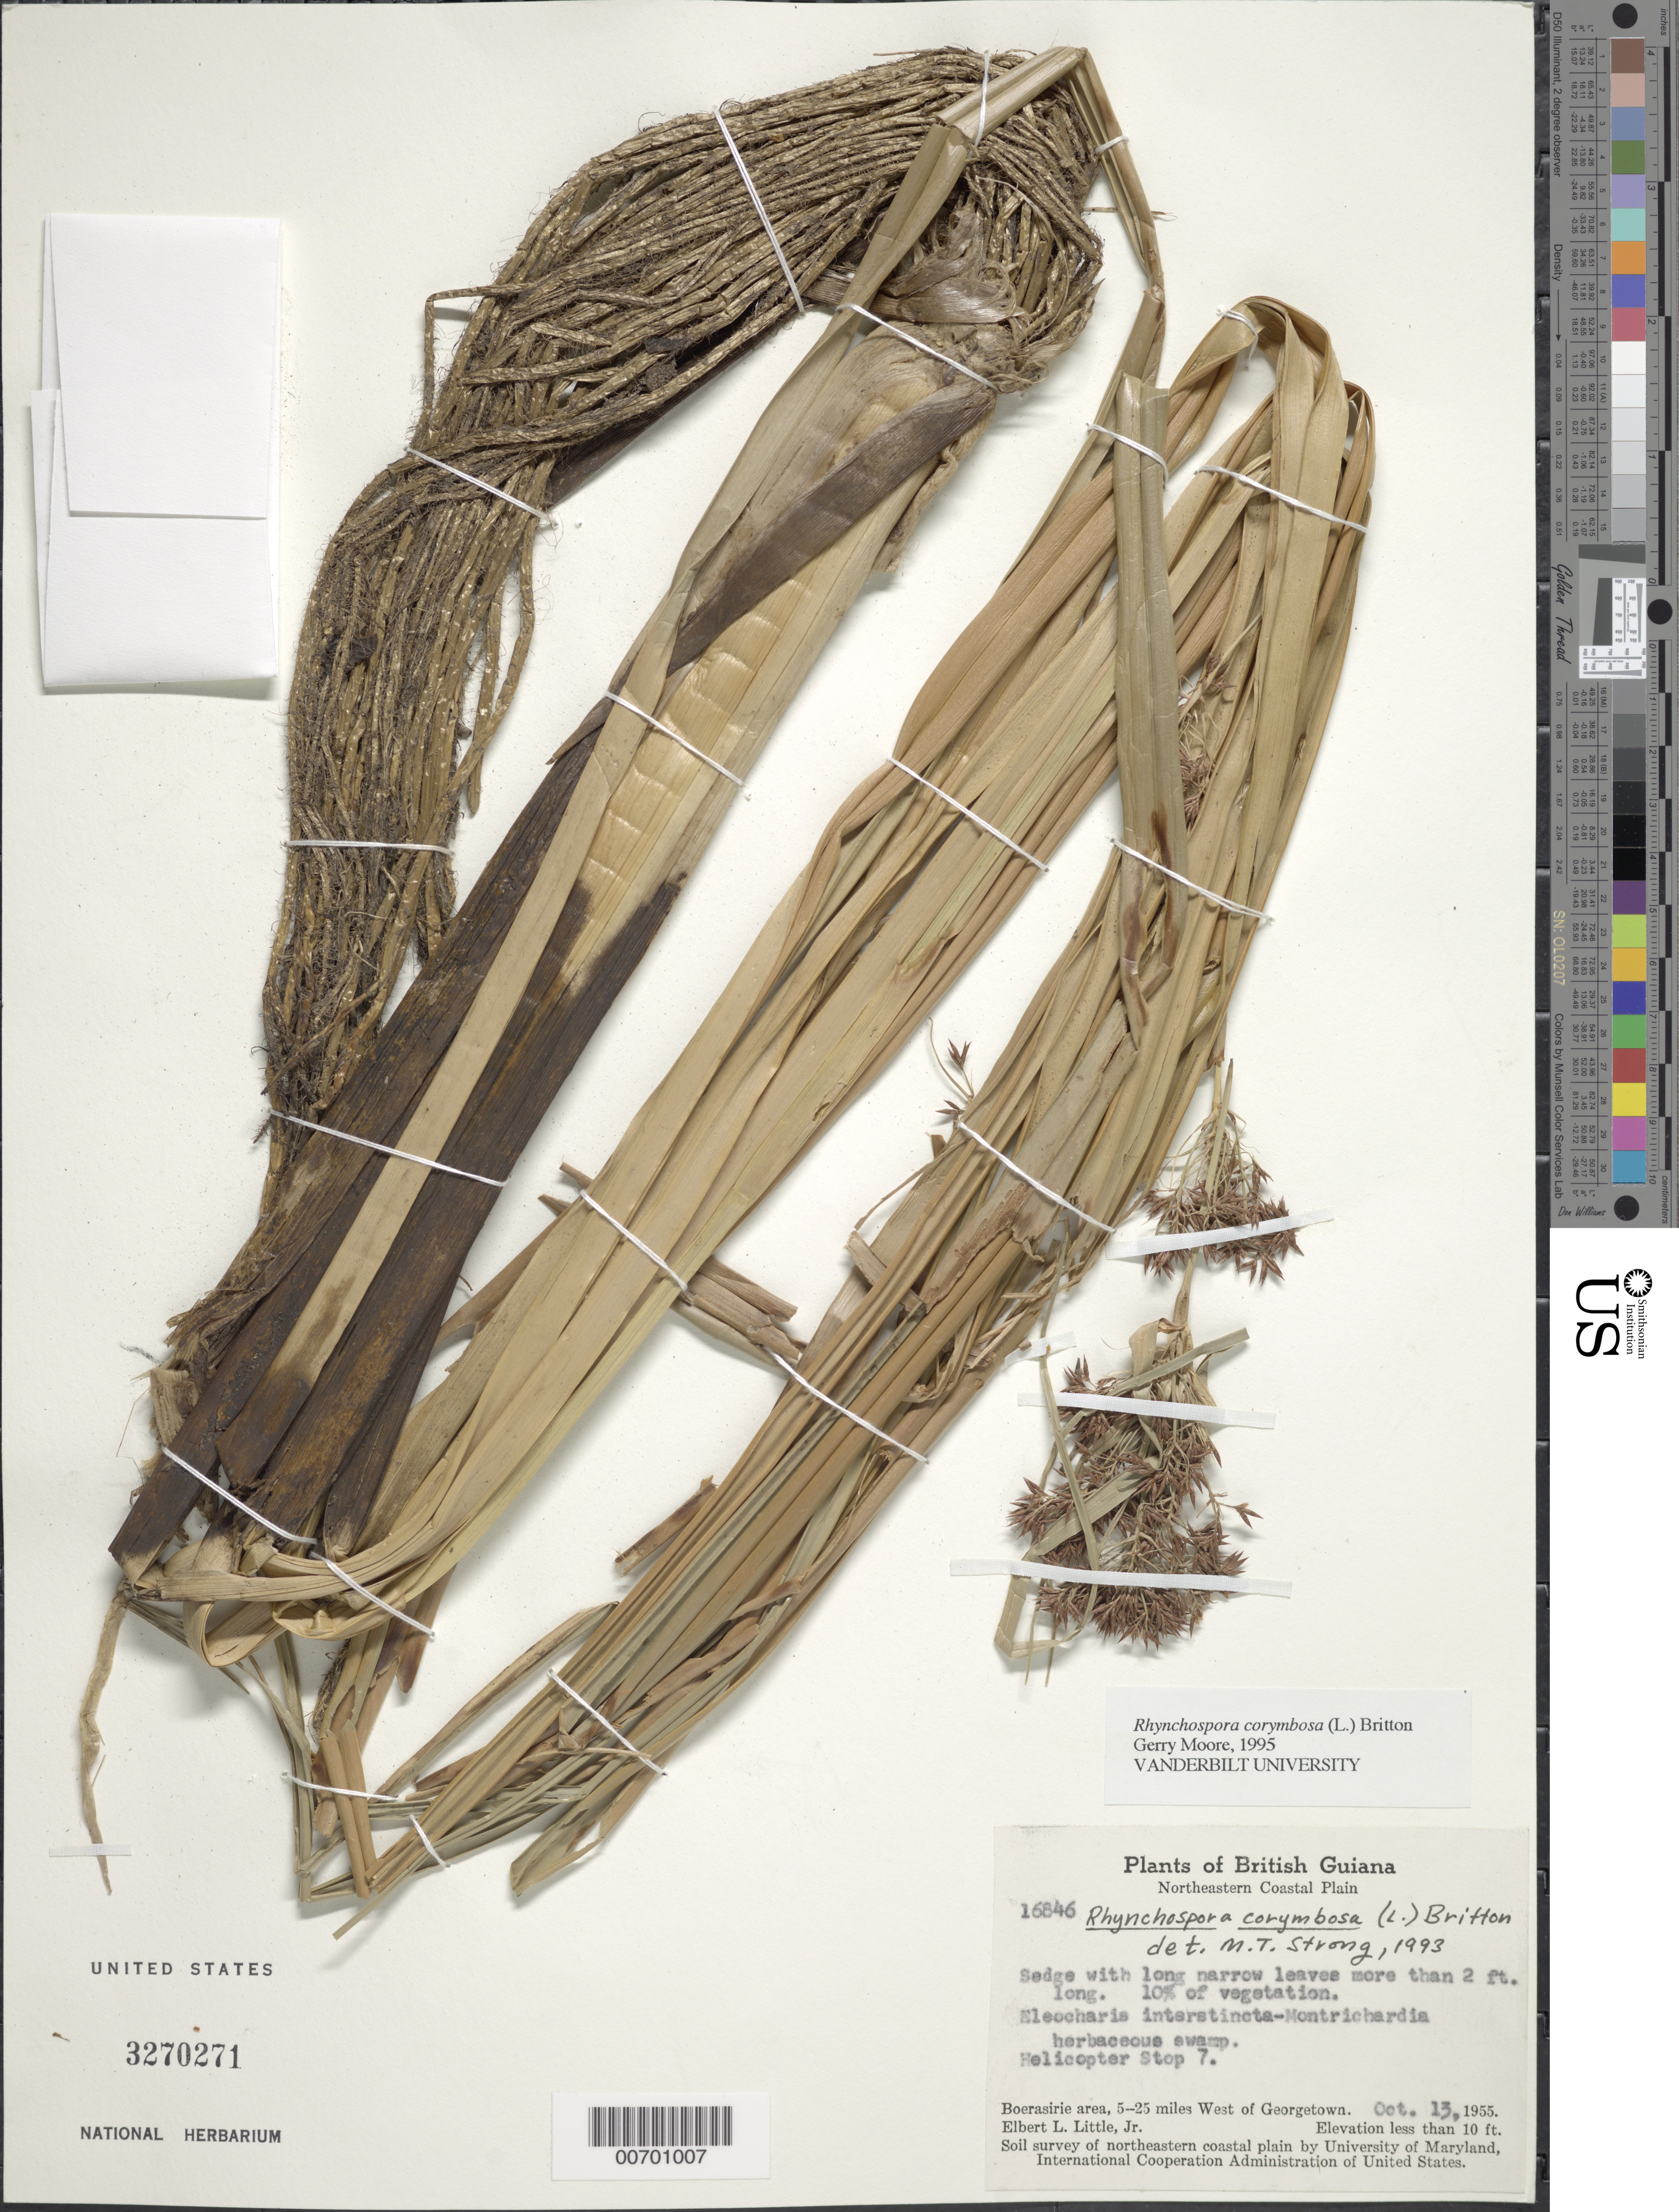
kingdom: Plantae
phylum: Tracheophyta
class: Liliopsida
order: Poales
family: Cyperaceae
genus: Rhynchospora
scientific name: Rhynchospora corymbosa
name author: (L.) Britton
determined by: Moore, G. T.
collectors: E. L. Little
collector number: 16846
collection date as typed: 13-Oct-55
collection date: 1955-10-13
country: Guyana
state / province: Essequibo Isl-W. Demerara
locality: Boerasirie area, 5-25 miles West of Georgetown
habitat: Eleocharis-Montrichardia herbaceous swamp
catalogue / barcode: US 3270271